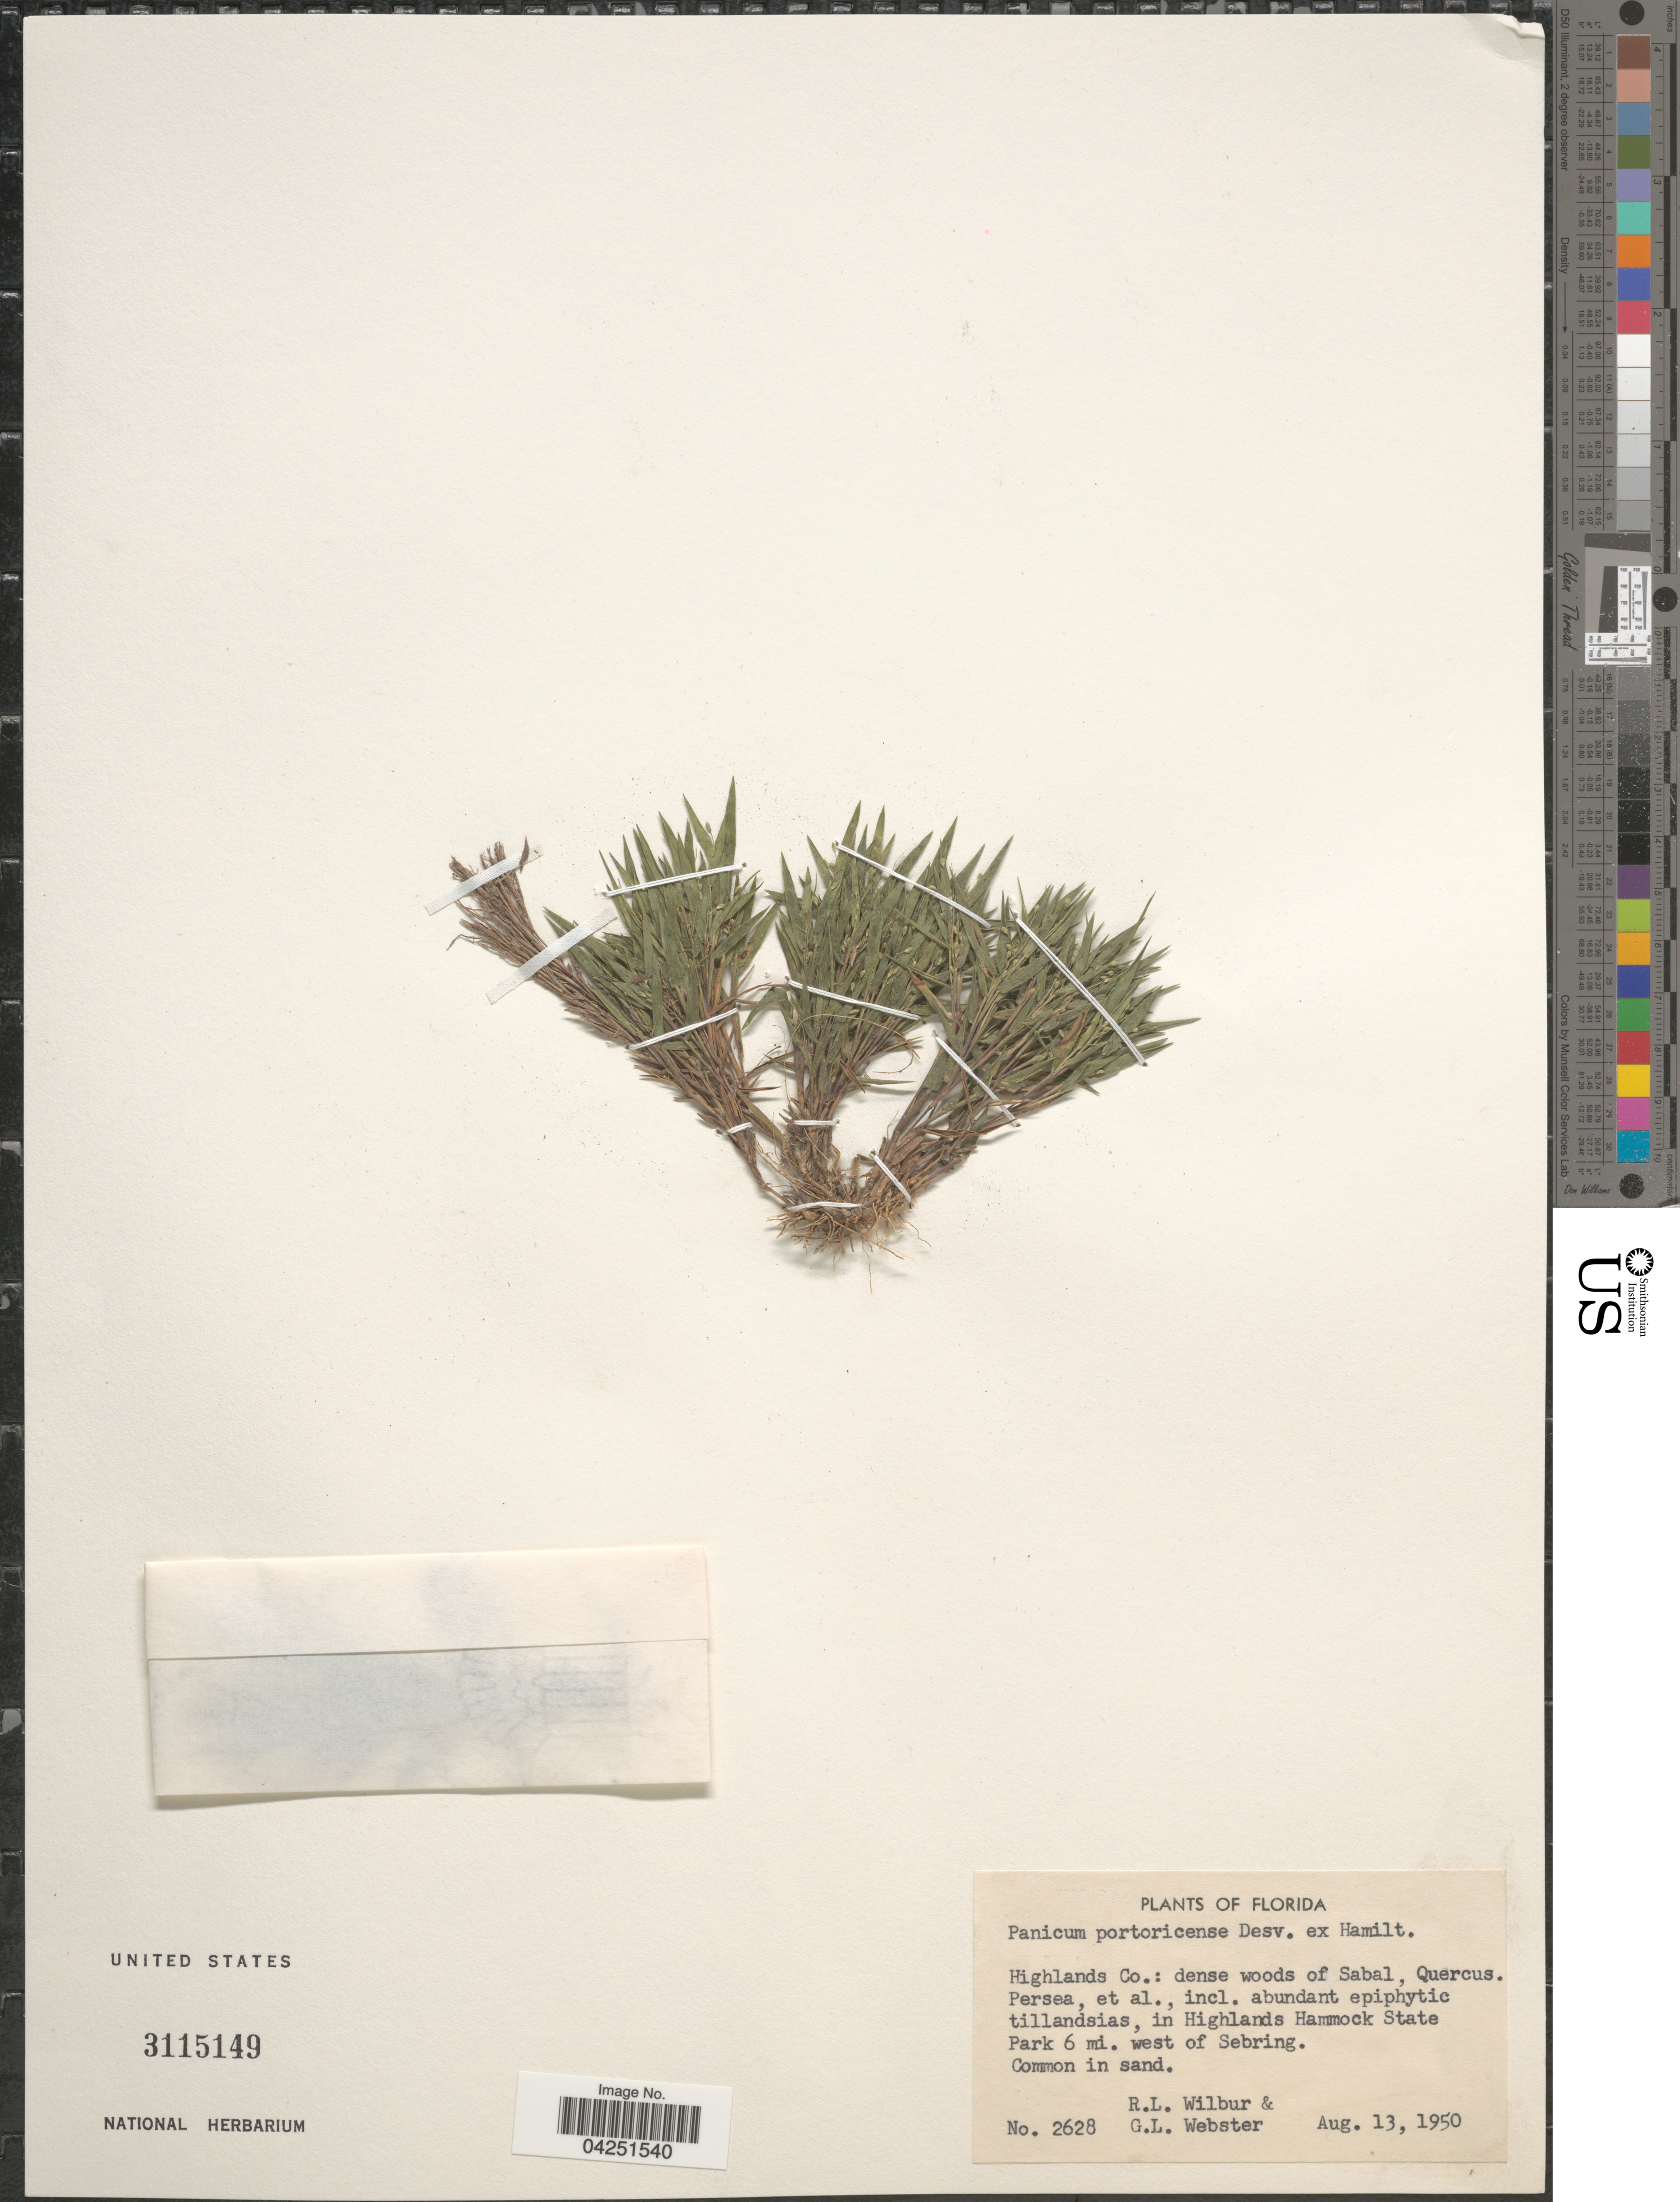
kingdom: Plantae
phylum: Tracheophyta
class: Liliopsida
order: Poales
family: Poaceae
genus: Dichanthelium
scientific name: Dichanthelium acuminatum var. acuminatum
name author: (Sw.) Gould & C.A. Clark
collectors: R. L. Wilbur & G. L. Webster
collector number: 2628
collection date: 1950-08-13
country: United States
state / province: Florida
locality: Highlands Co.: dense woods of Sabal. In Highlands Hammock State Park 6 mi. west of Sebring. Common in sand.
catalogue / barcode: US 3115149